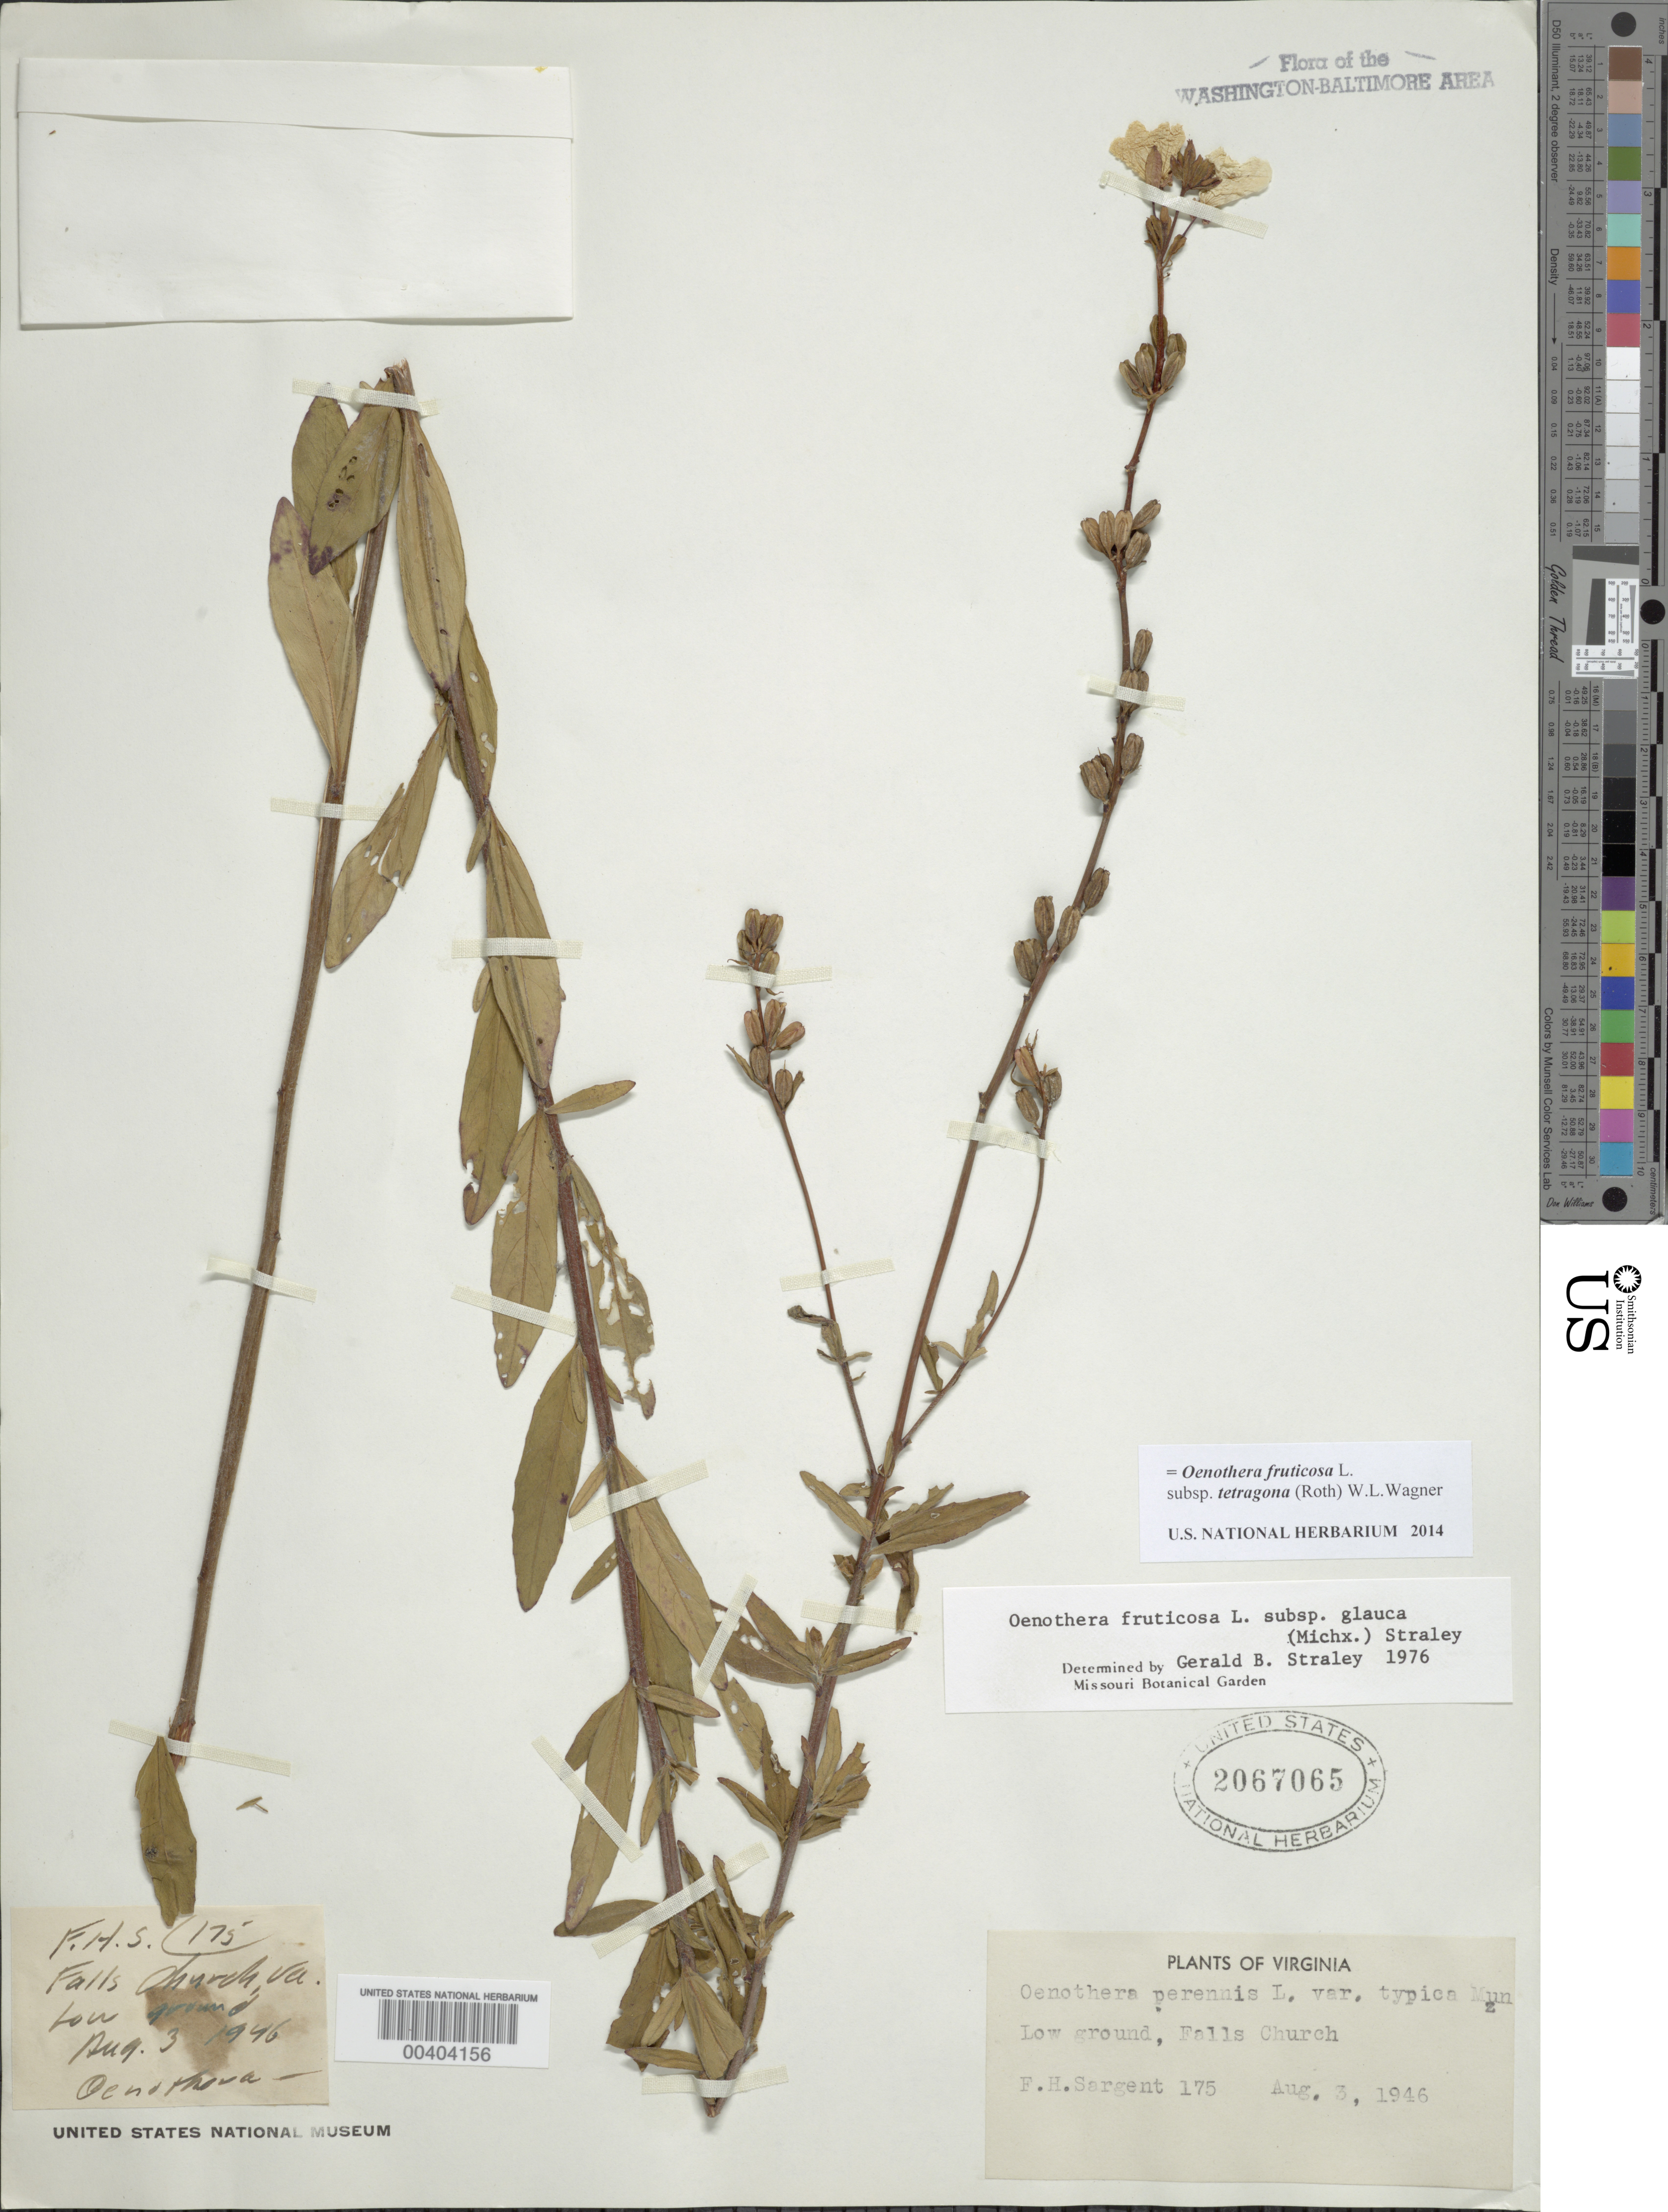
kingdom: Plantae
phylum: Tracheophyta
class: Magnoliopsida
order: Myrtales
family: Onagraceae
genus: Oenothera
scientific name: Oenothera fruticosa subsp. tetragona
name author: (Roth) W.L. Wagner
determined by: Wagner, W. L., (BOT), Smithsonian Institution - National Museum of Natural History (UNITED STATES)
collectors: F. H. Sargent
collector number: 175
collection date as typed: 03 Aug 1946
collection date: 1946-08-03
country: United States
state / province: Virginia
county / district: Fairfax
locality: Falls Church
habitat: Low ground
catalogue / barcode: US 2067065